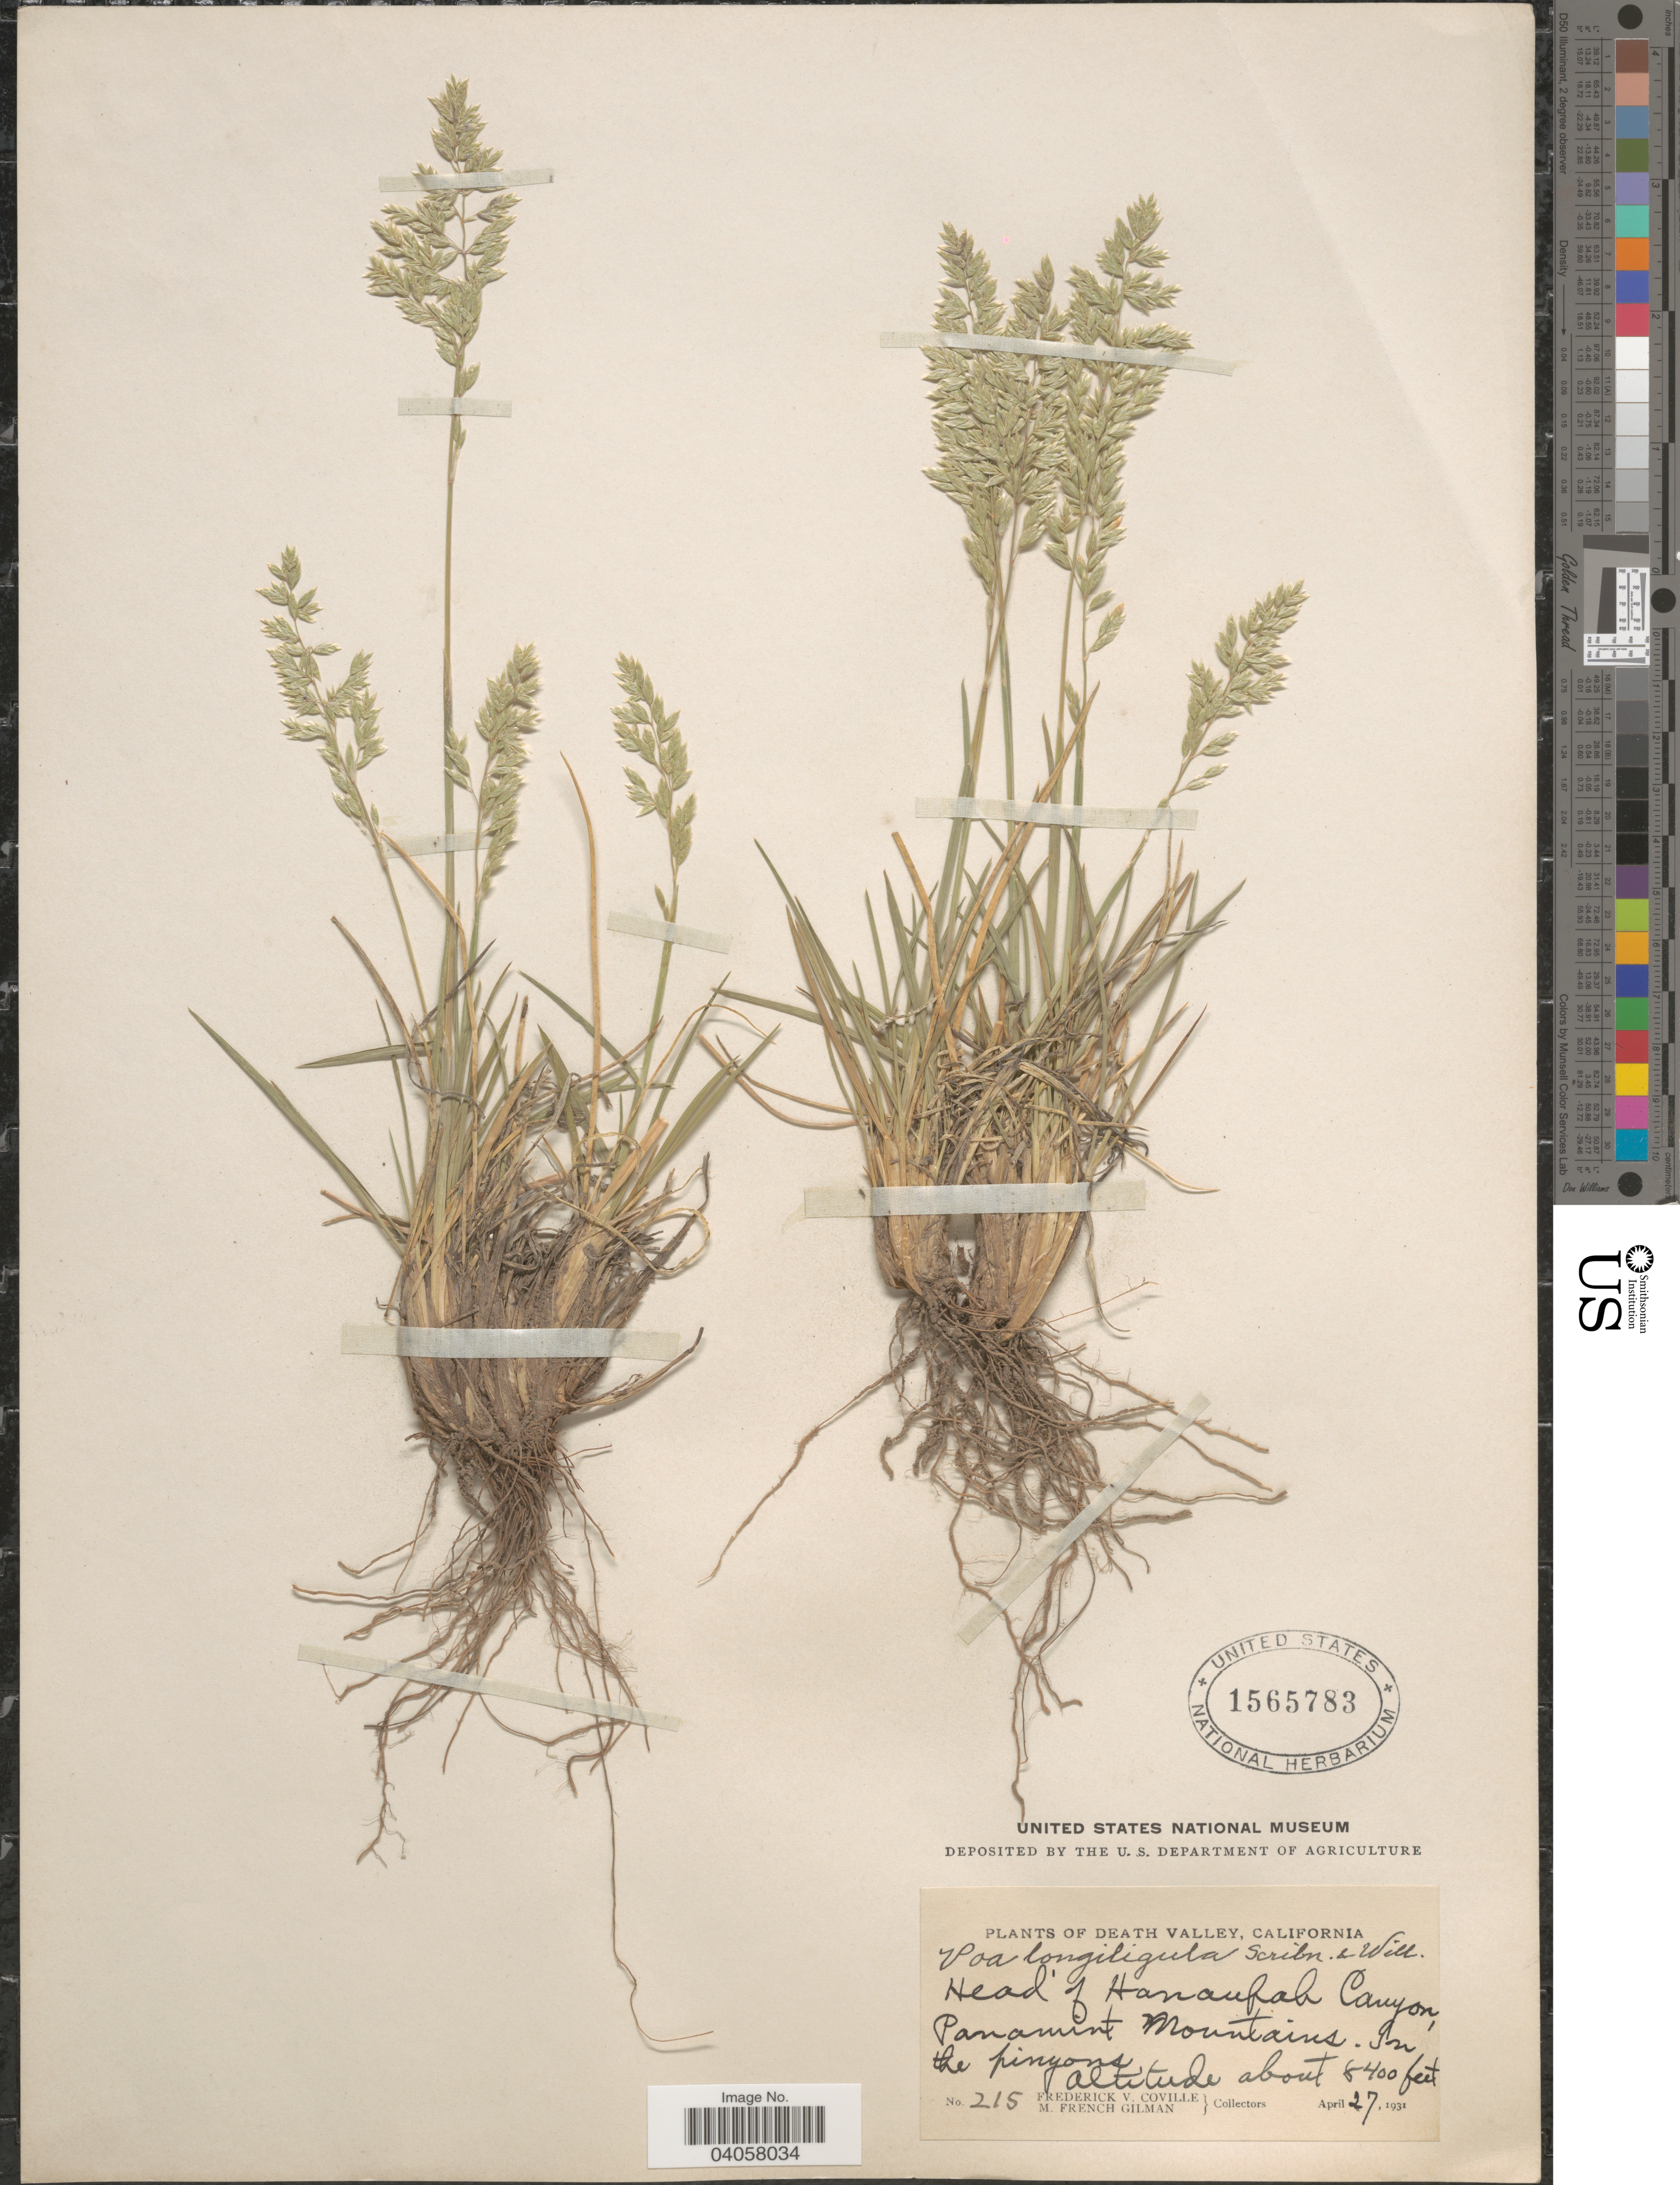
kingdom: Plantae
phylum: Tracheophyta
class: Liliopsida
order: Poales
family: Poaceae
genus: Poa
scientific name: Poa fendleriana subsp. longiligula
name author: (Scribn. & T.A. Williams) Soreng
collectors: F. V. Coville & M. F. Gilman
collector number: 215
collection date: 1931-04-27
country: United States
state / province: California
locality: Death Valley. Head of Hanaupah Canyon, Panamint Mountains. In the pinyons.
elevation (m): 2560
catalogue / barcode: US 1565783